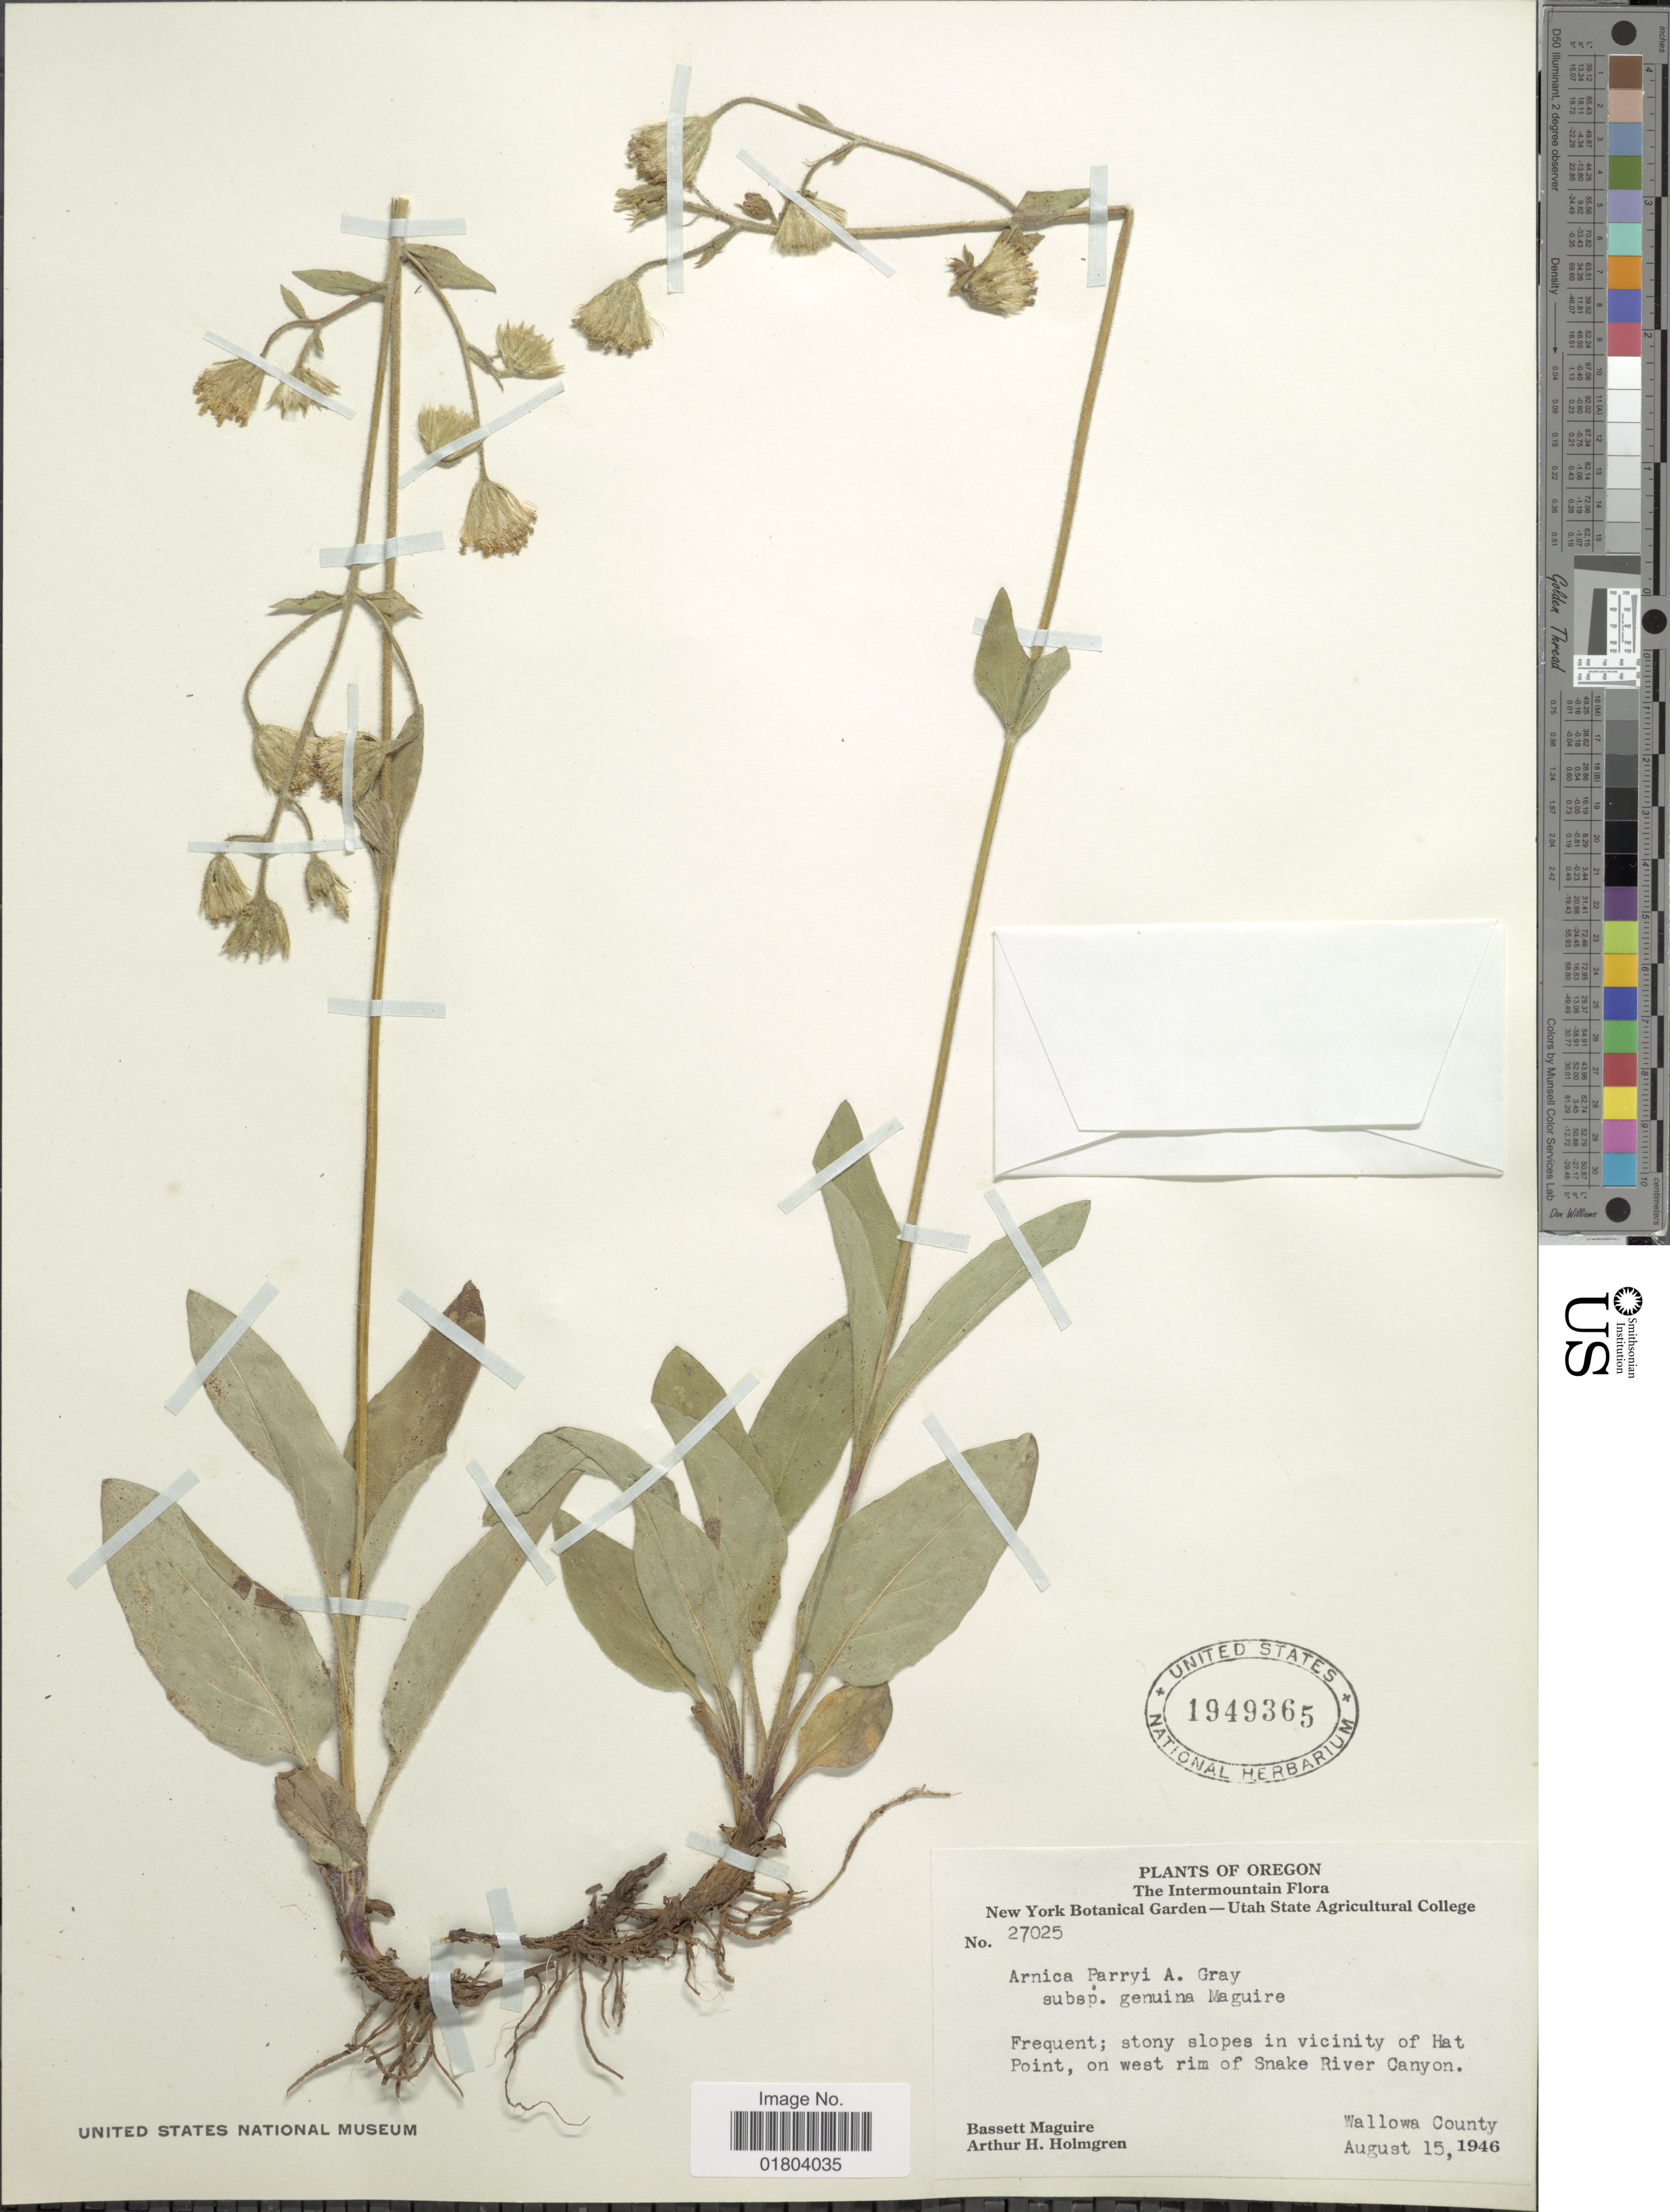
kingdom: Plantae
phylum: Tracheophyta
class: Magnoliopsida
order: Asterales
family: Asteraceae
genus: Arnica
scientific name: Arnica parryi subsp. genuina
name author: Maguire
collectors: B. Maguire & A. H. Holmgren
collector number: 27025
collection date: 1946-08-15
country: United States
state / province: Oregon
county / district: Wallowa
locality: The Intermountain, stony slopes in vicinity of Hat Point, on west rim of Snake River Canyon, Wallowa County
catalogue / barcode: US 1949365